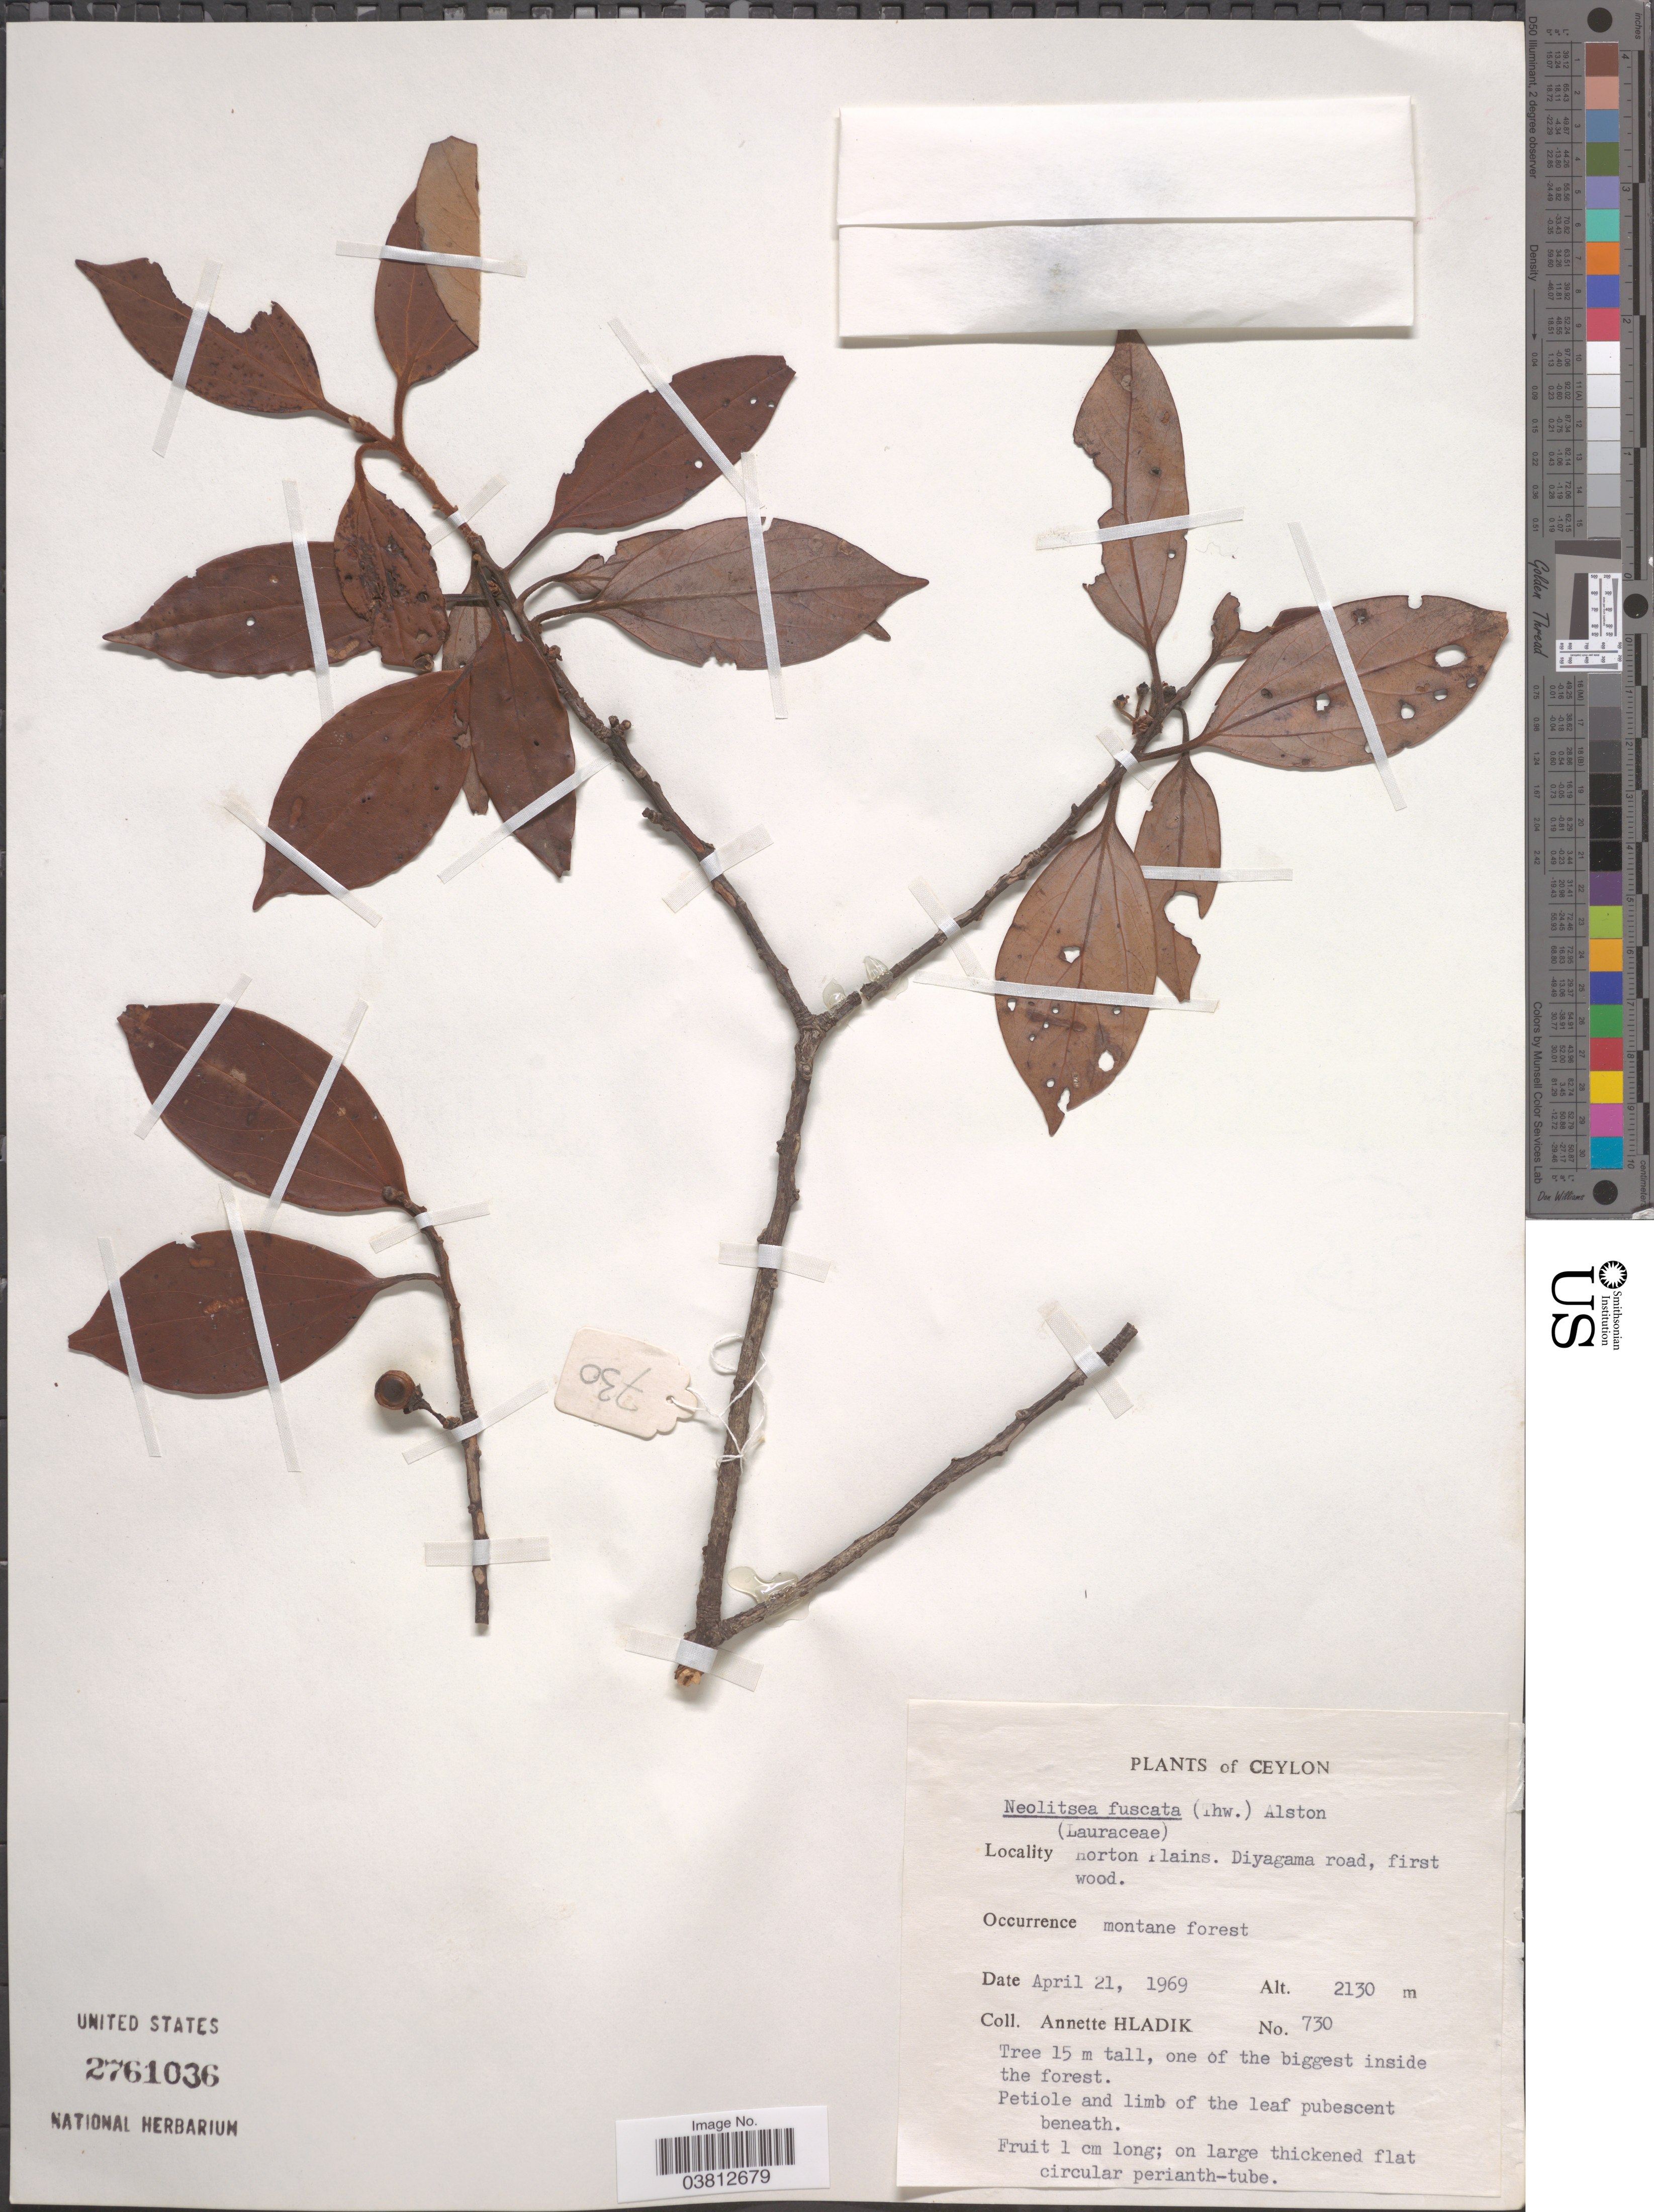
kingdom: Plantae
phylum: Tracheophyta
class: Magnoliopsida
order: Laurales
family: Lauraceae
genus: Neolitsea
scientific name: Neolitsea fuscata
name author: (Thwaites) Alston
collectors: A. Hladik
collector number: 730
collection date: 1969-04-21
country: Sri Lanka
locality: Ceylon. Horton Plains. Diyagama road.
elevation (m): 2130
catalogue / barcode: US 2761036